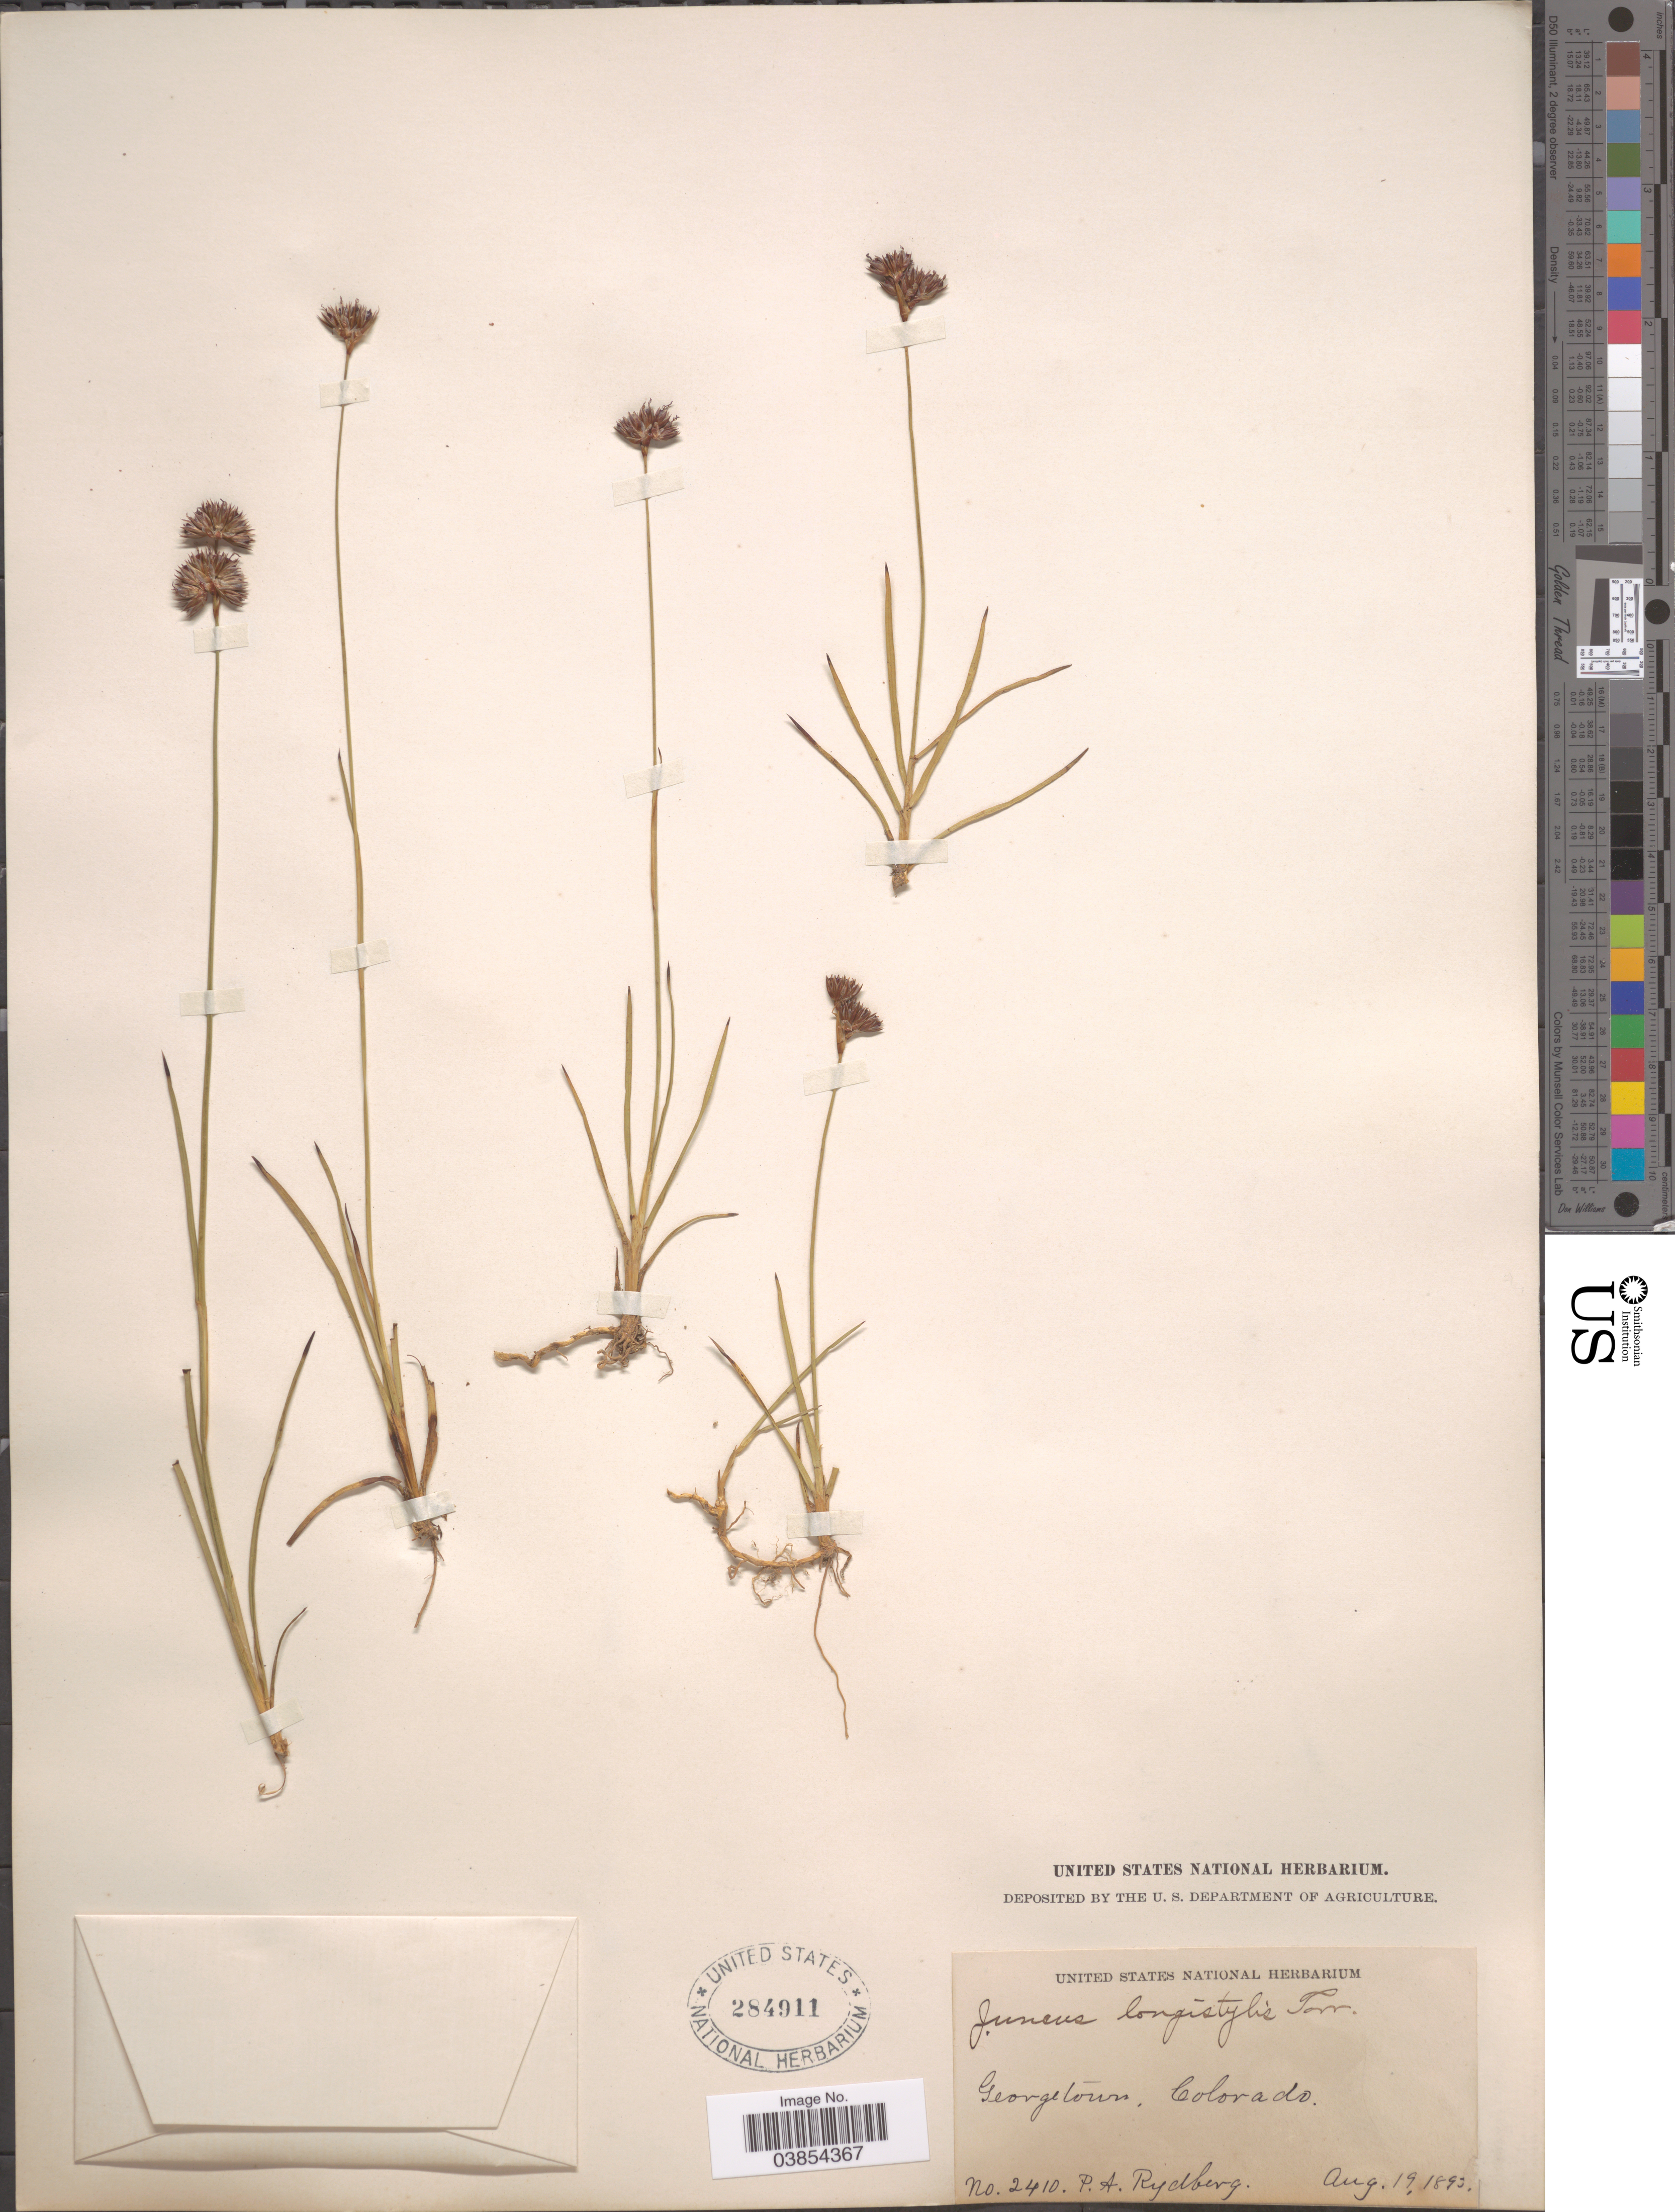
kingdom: Plantae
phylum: Tracheophyta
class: Liliopsida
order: Poales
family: Juncaceae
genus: Juncus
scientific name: Juncus longistylis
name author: Torr.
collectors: P. A. Rydberg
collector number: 2410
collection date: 1895-08-19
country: United States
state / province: Colorado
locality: Georgetown.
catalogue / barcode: US 284911